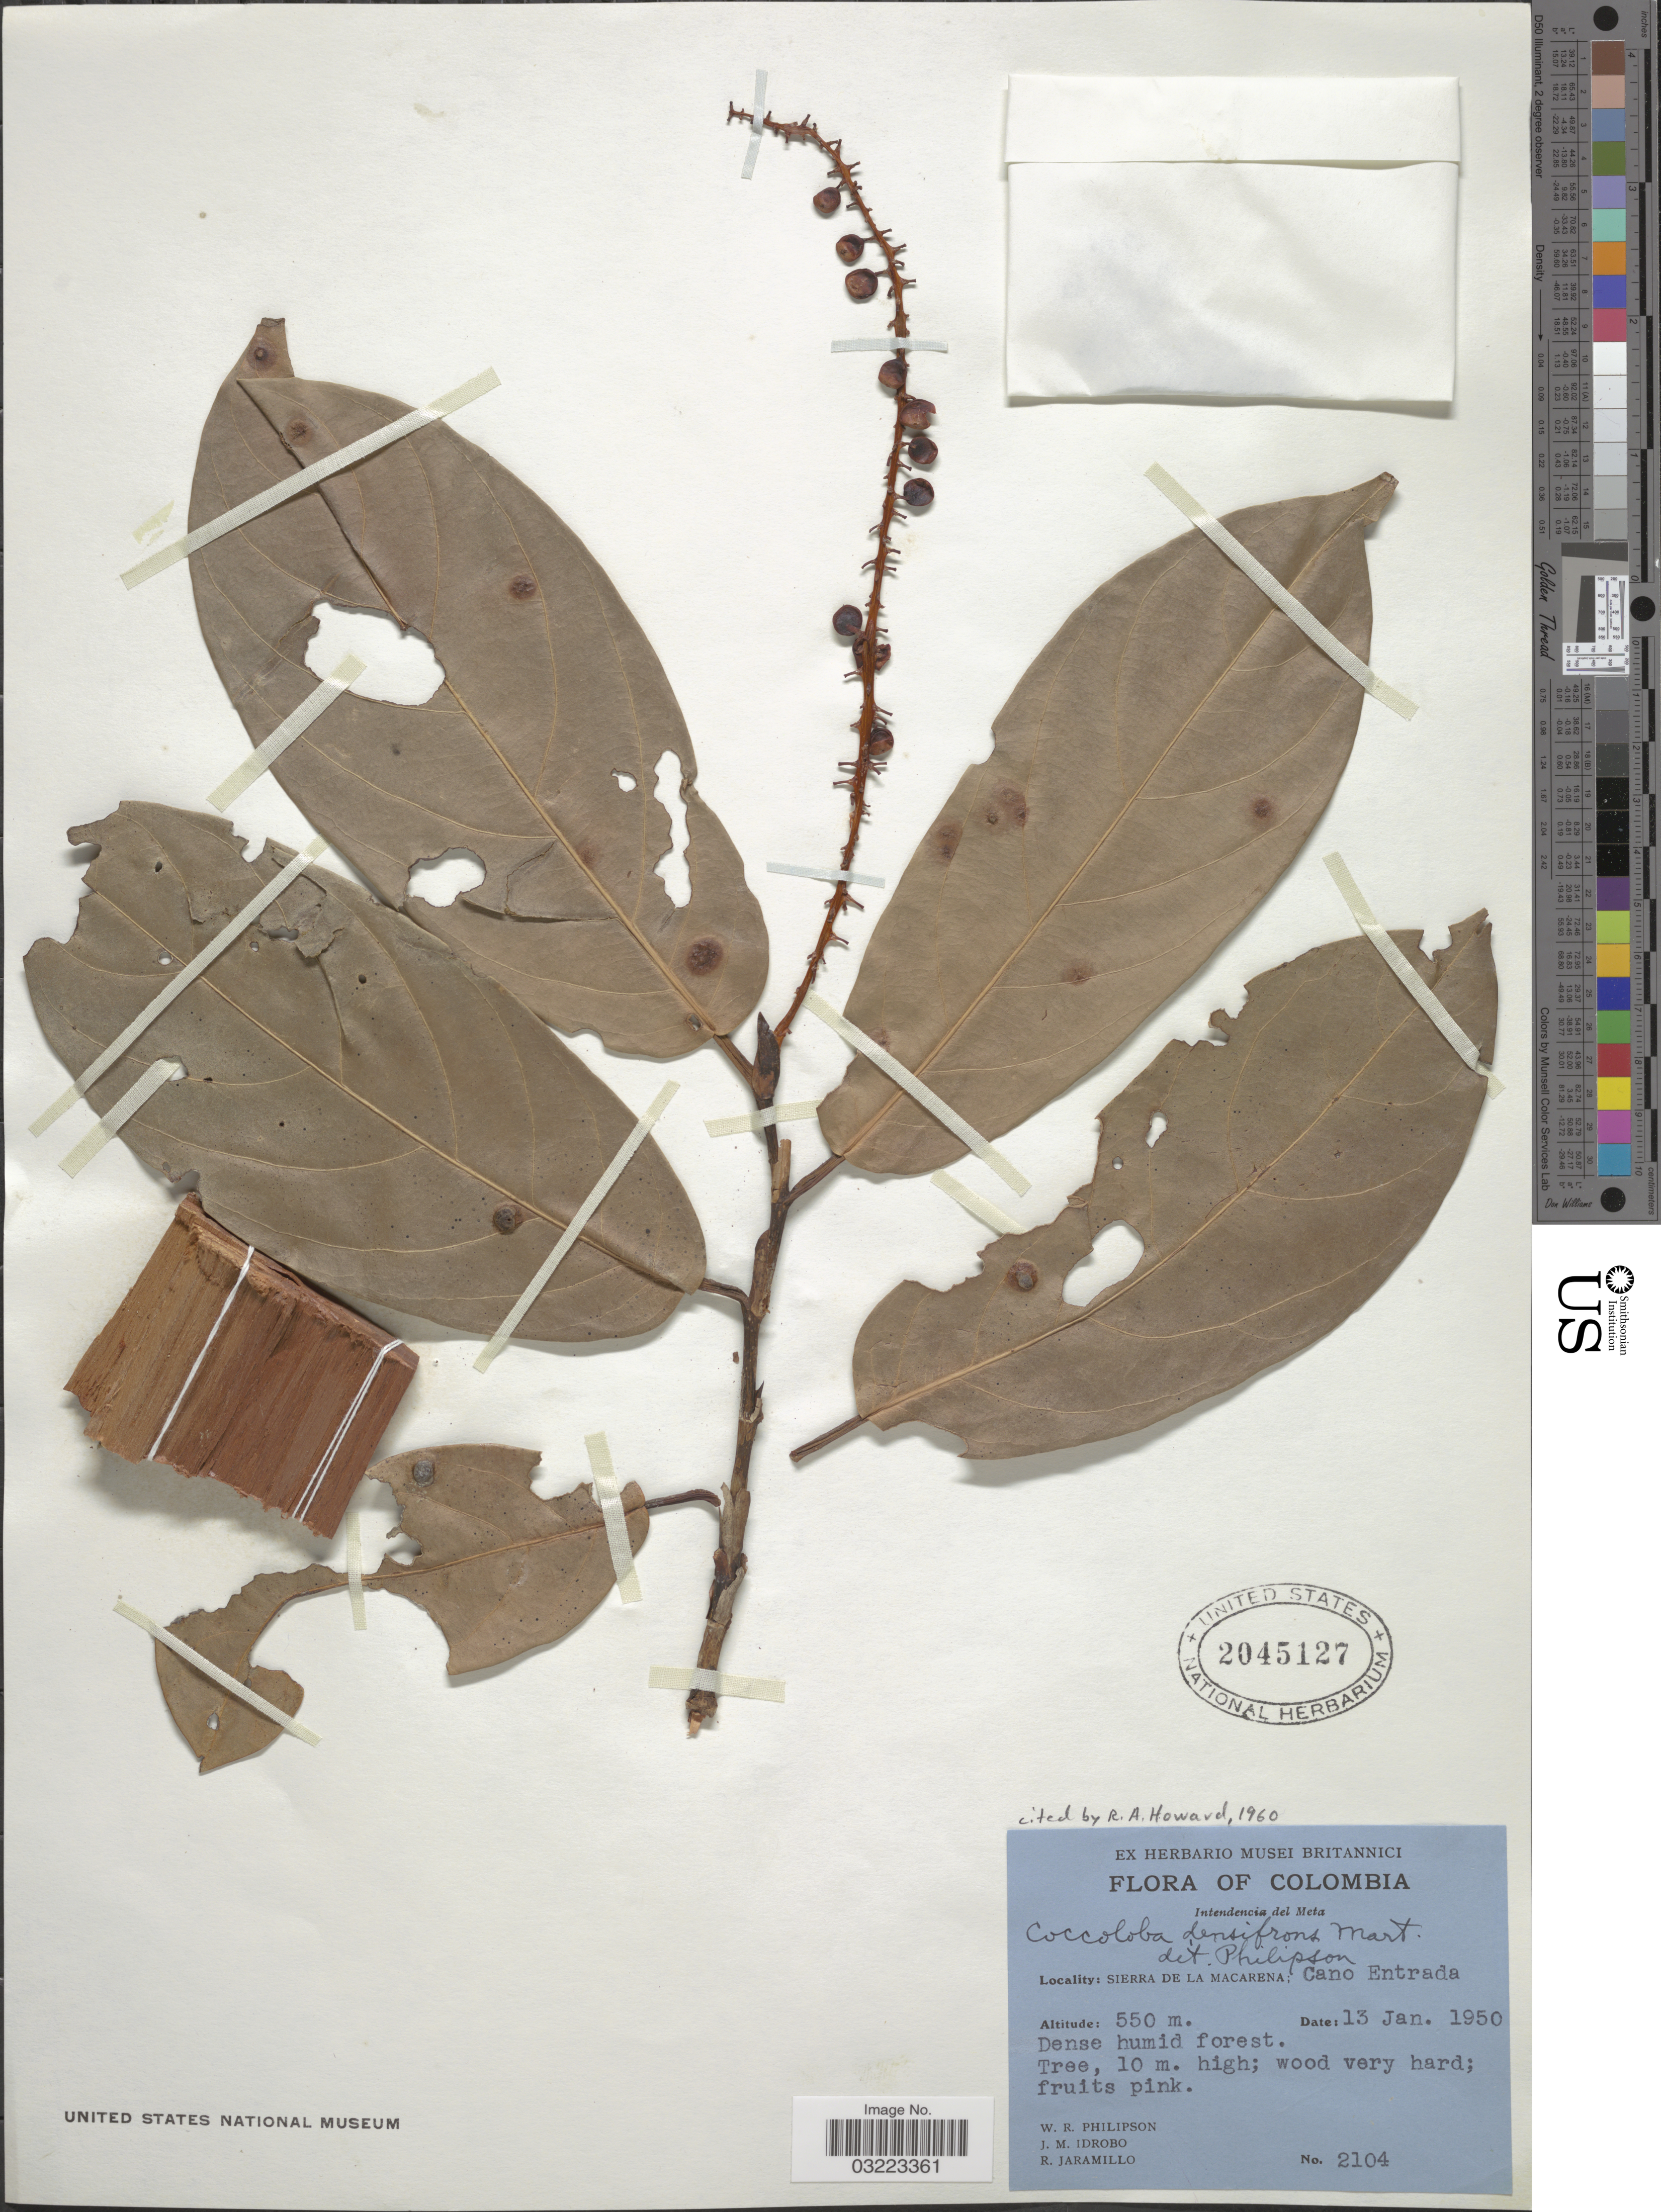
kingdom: Plantae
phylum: Tracheophyta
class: Magnoliopsida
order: Caryophyllales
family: Polygonaceae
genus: Coccoloba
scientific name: Coccoloba densifrons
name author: Mart. ex Meisn.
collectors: W. R. Philipson, J. M. Idrobo & R. Jaramillo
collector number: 2104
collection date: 1950-01-13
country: Colombia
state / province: Meta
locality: Intendencia del Meta. Sierra de la Macarena; Cano Entrada.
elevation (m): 550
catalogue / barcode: US 2045127